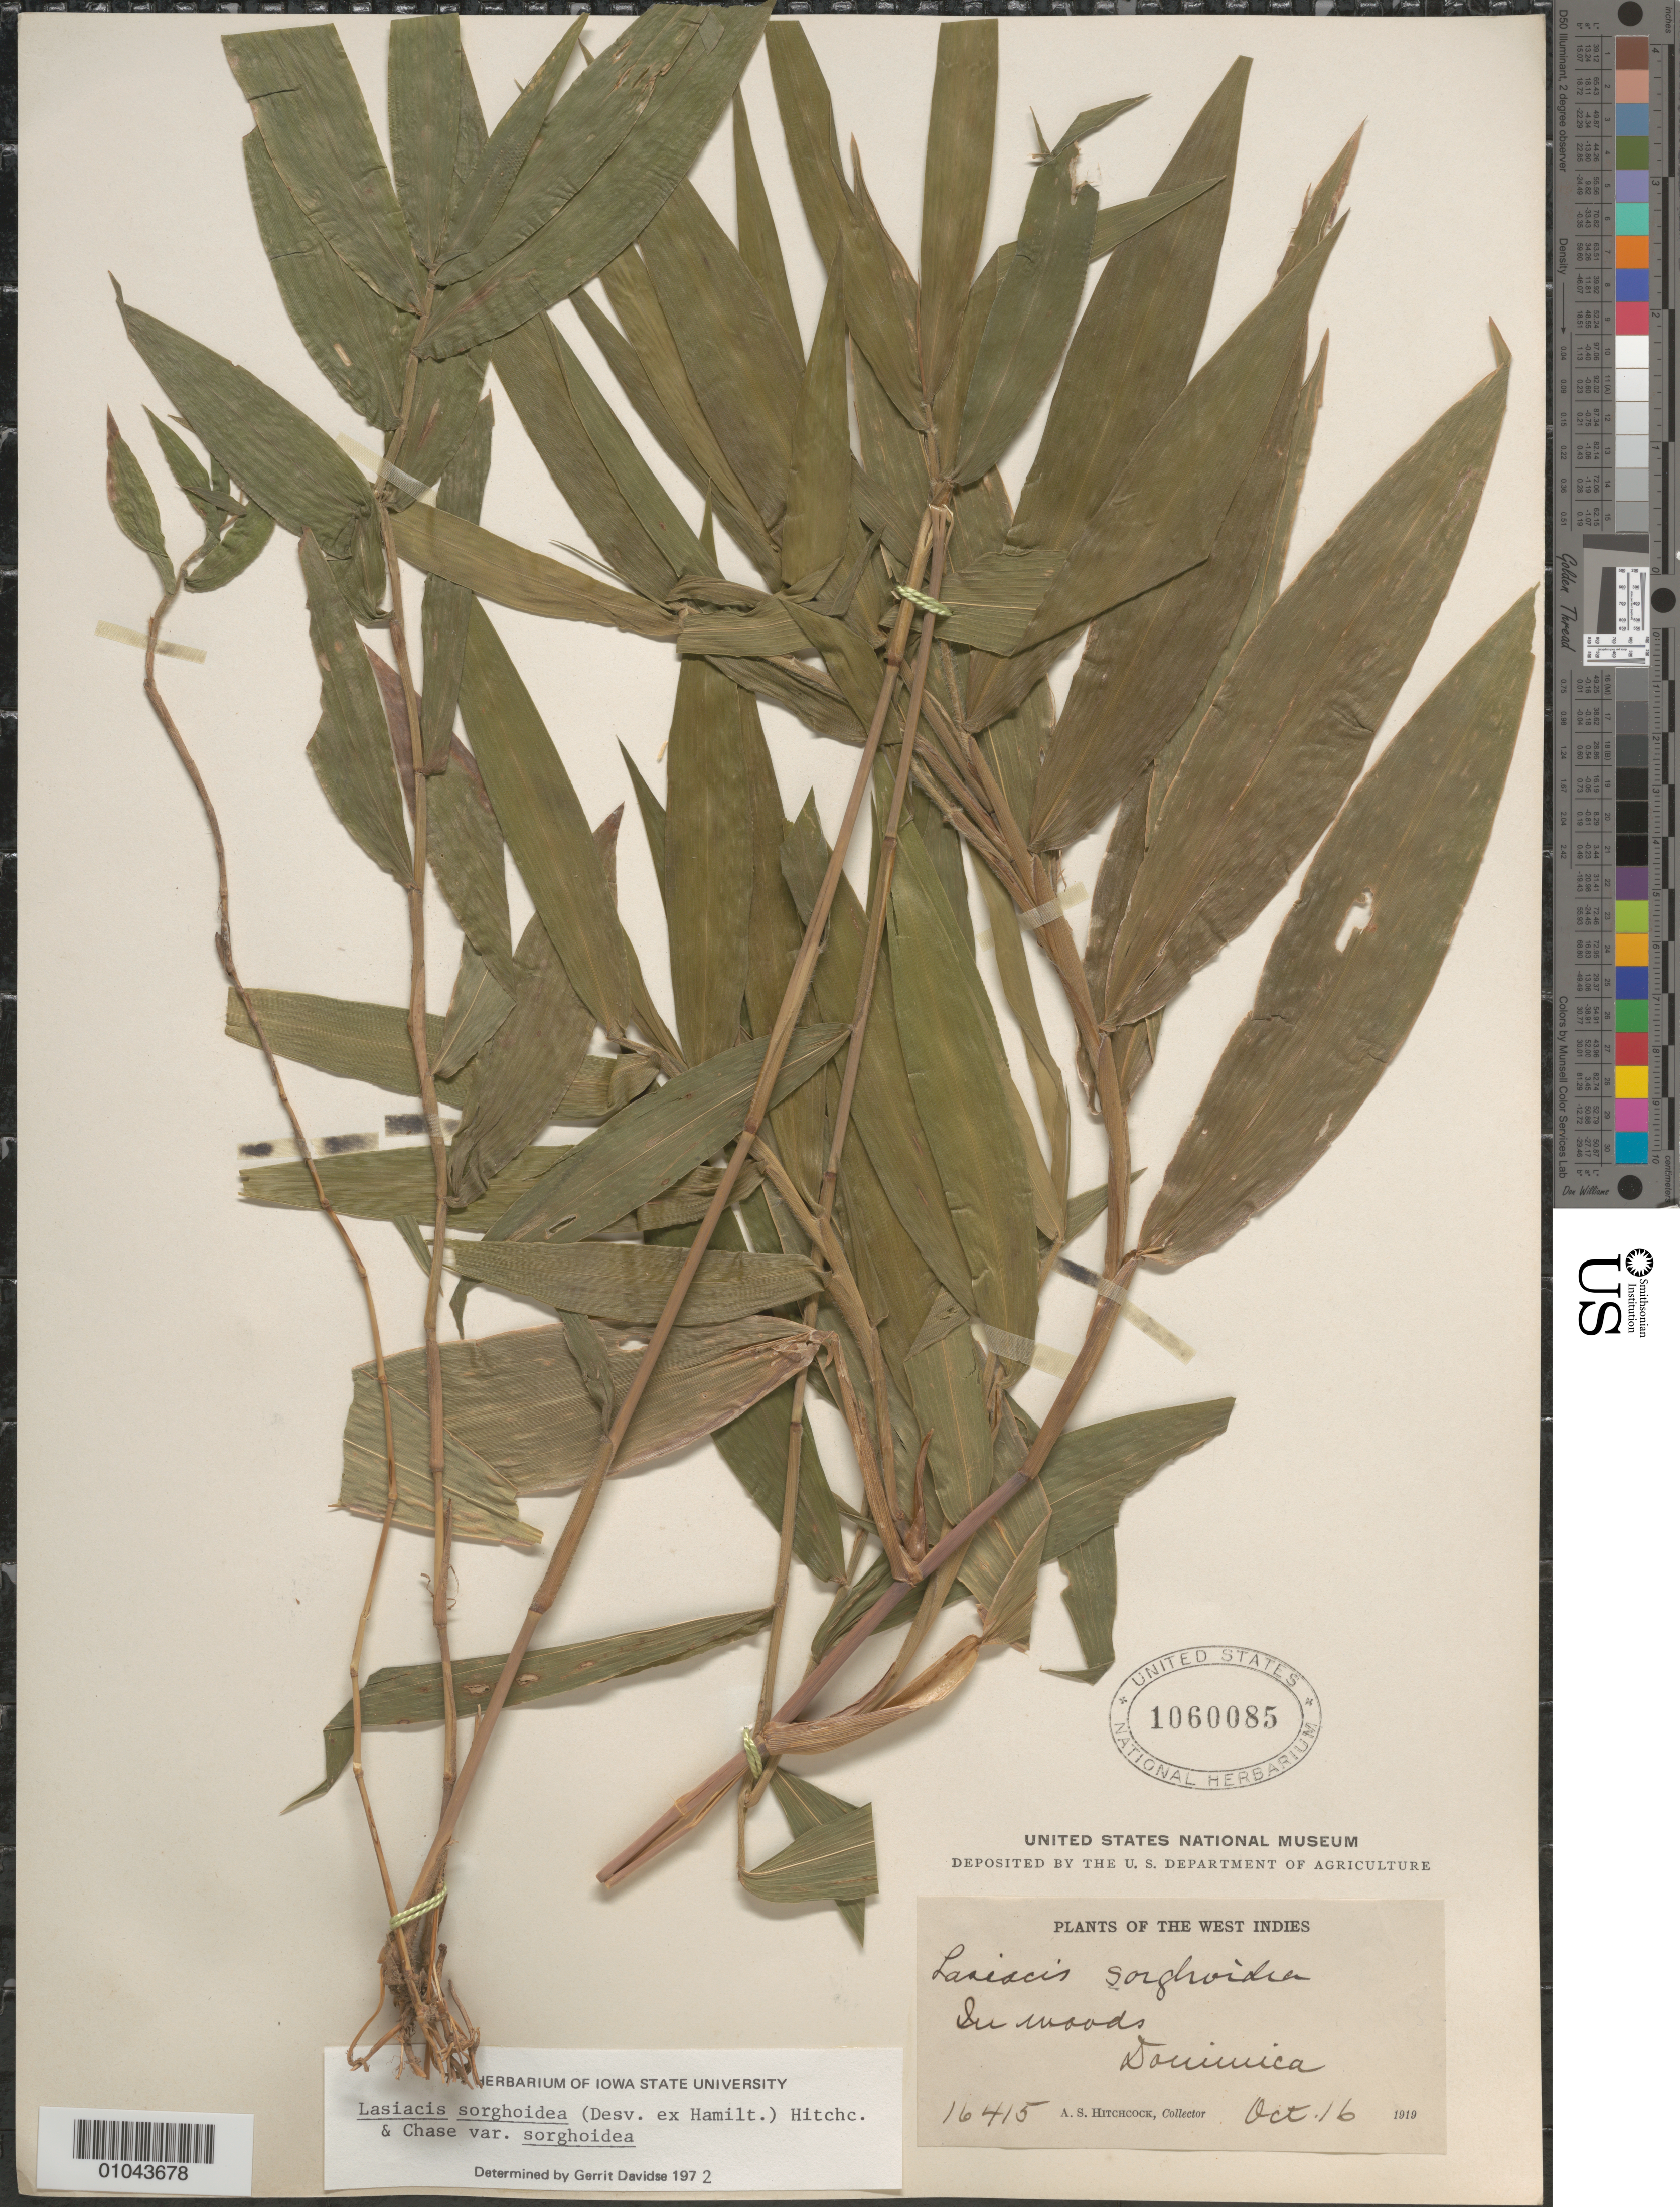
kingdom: Plantae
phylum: Tracheophyta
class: Liliopsida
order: Poales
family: Poaceae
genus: Lasiacis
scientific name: Lasiacis sorghoidea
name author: (Desv. ex Ham.) Hitchc. & Chase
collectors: A. S. Hitchcock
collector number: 16415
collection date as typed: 16 Oct 1919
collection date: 1919-10-16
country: Dominica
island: Dominica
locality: In woods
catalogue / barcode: US 1060085